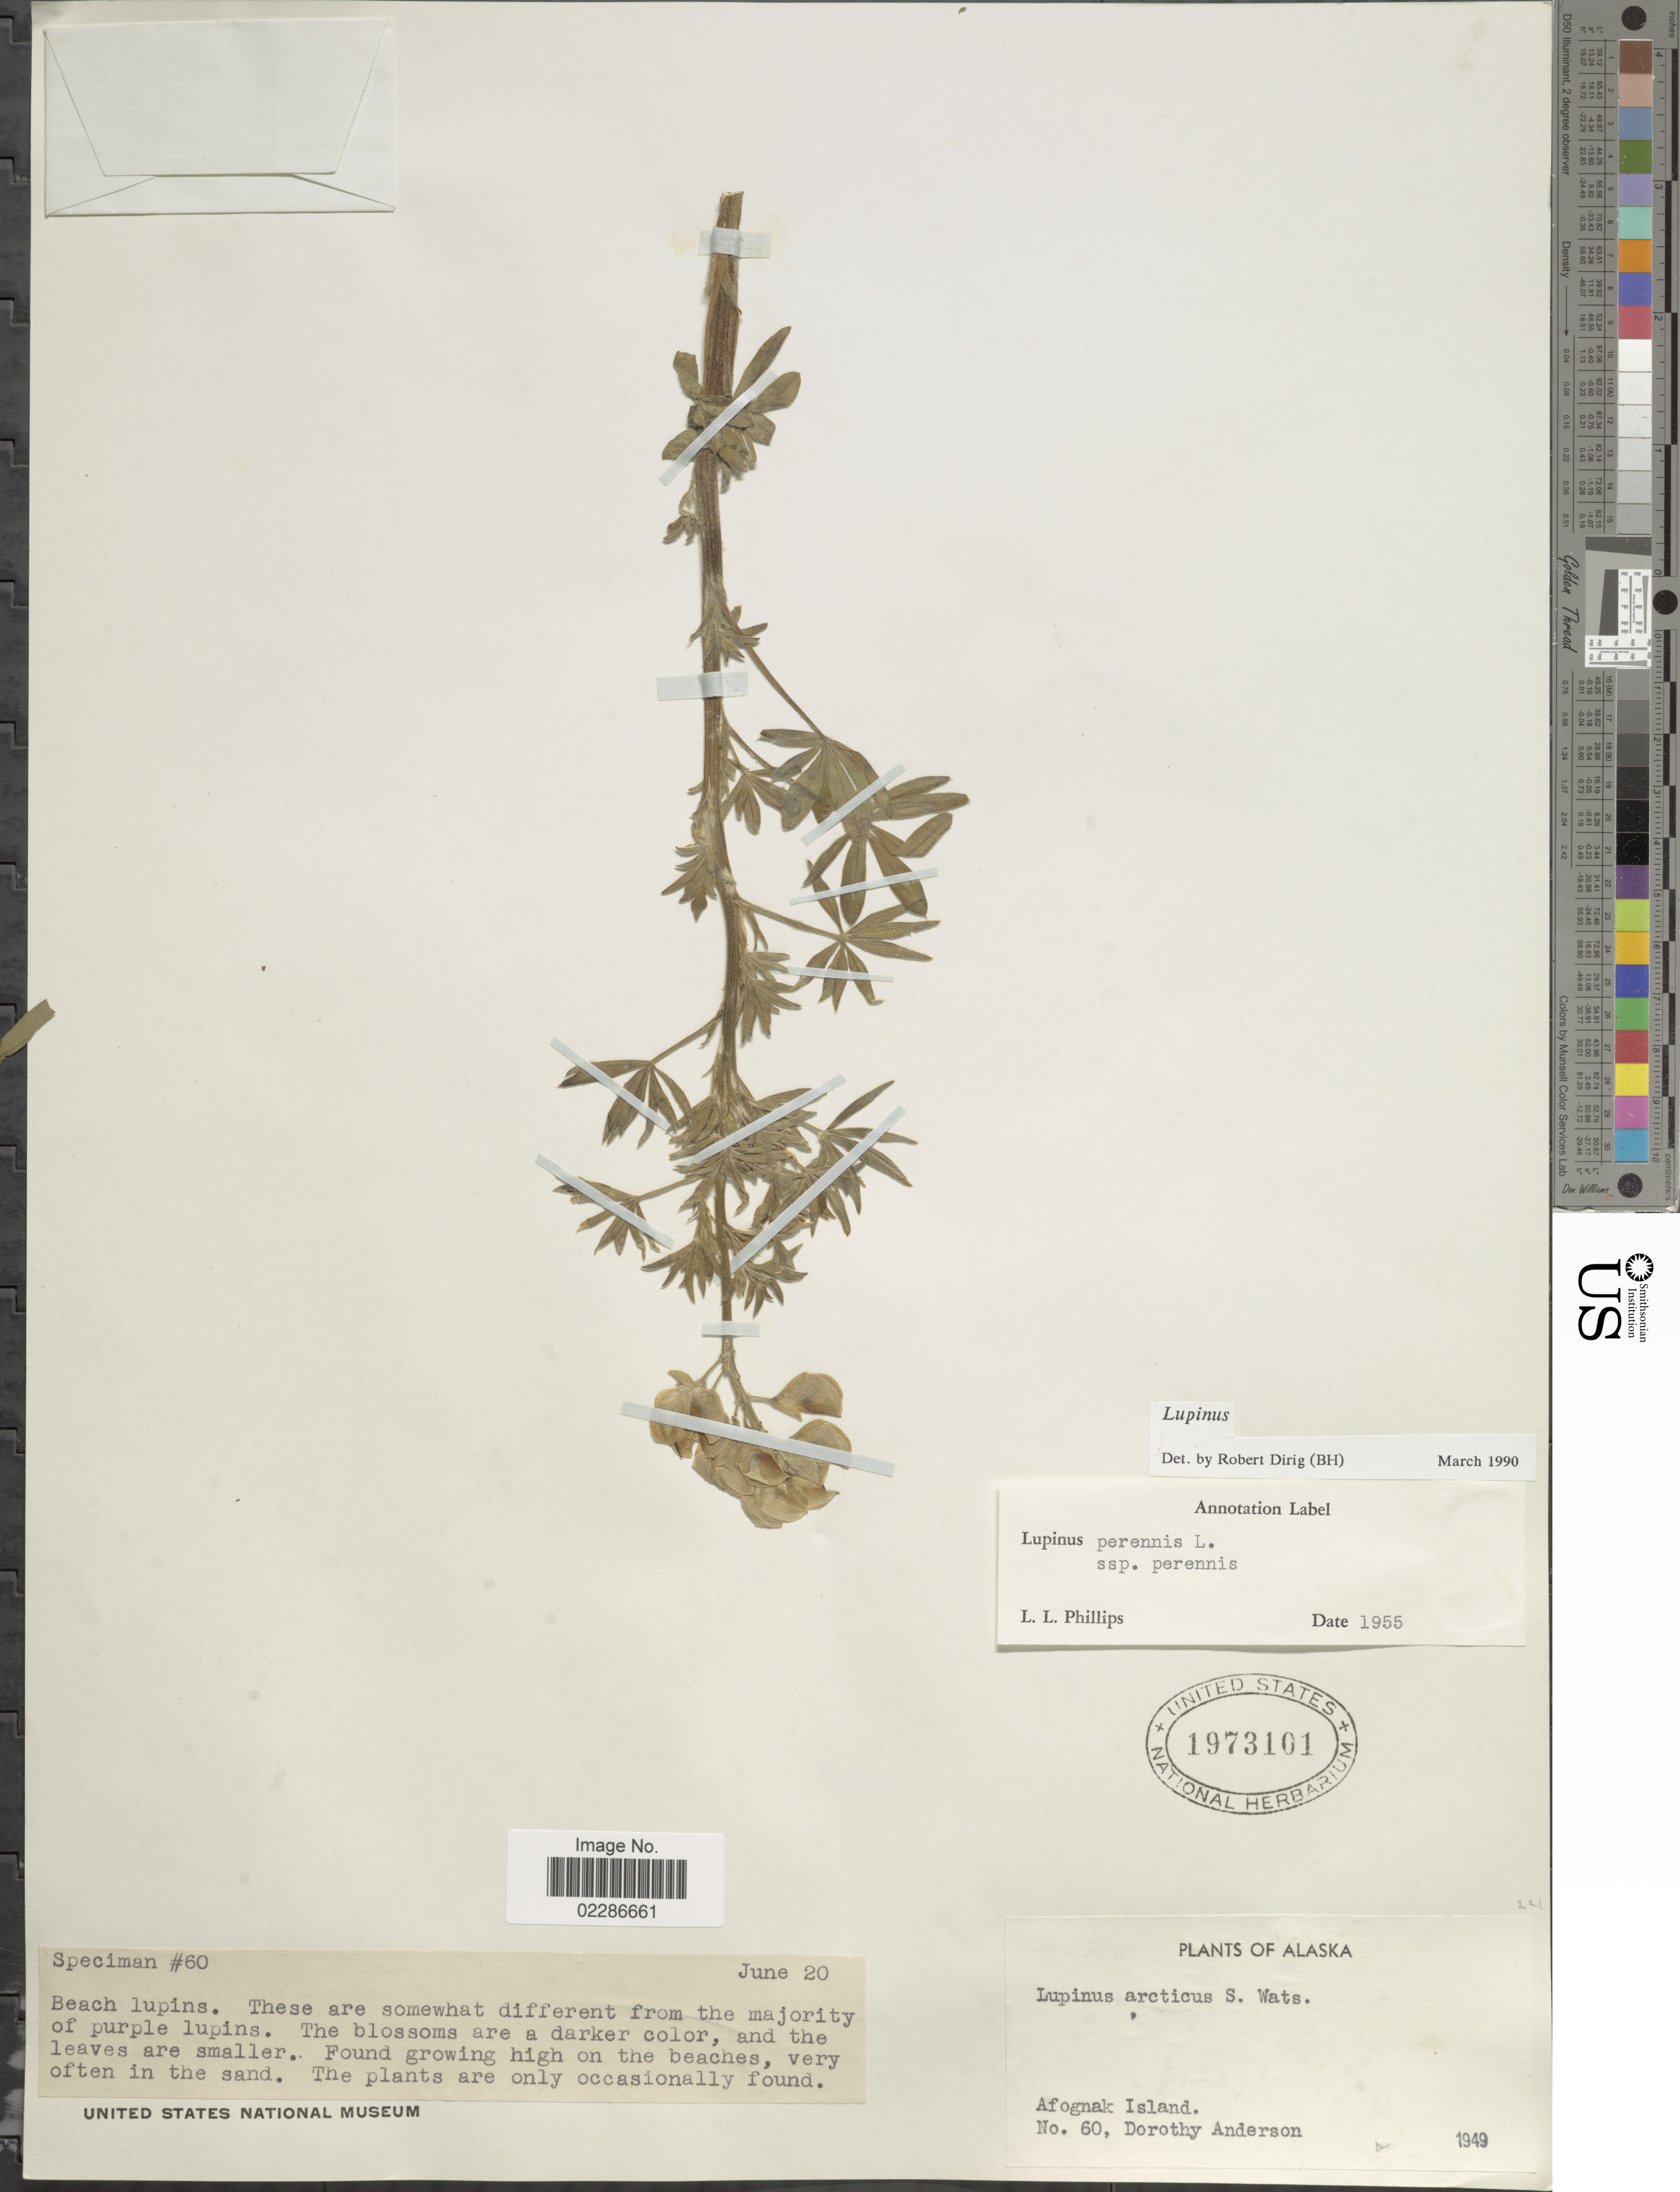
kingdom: Plantae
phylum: Tracheophyta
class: Magnoliopsida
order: Fabales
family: Fabaceae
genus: Lupinus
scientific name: Lupinus perennis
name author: L.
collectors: D. Anderson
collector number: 60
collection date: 1949-06-20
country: United States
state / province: Alaska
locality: Afognak Island, Beach lupins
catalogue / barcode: US 1973101